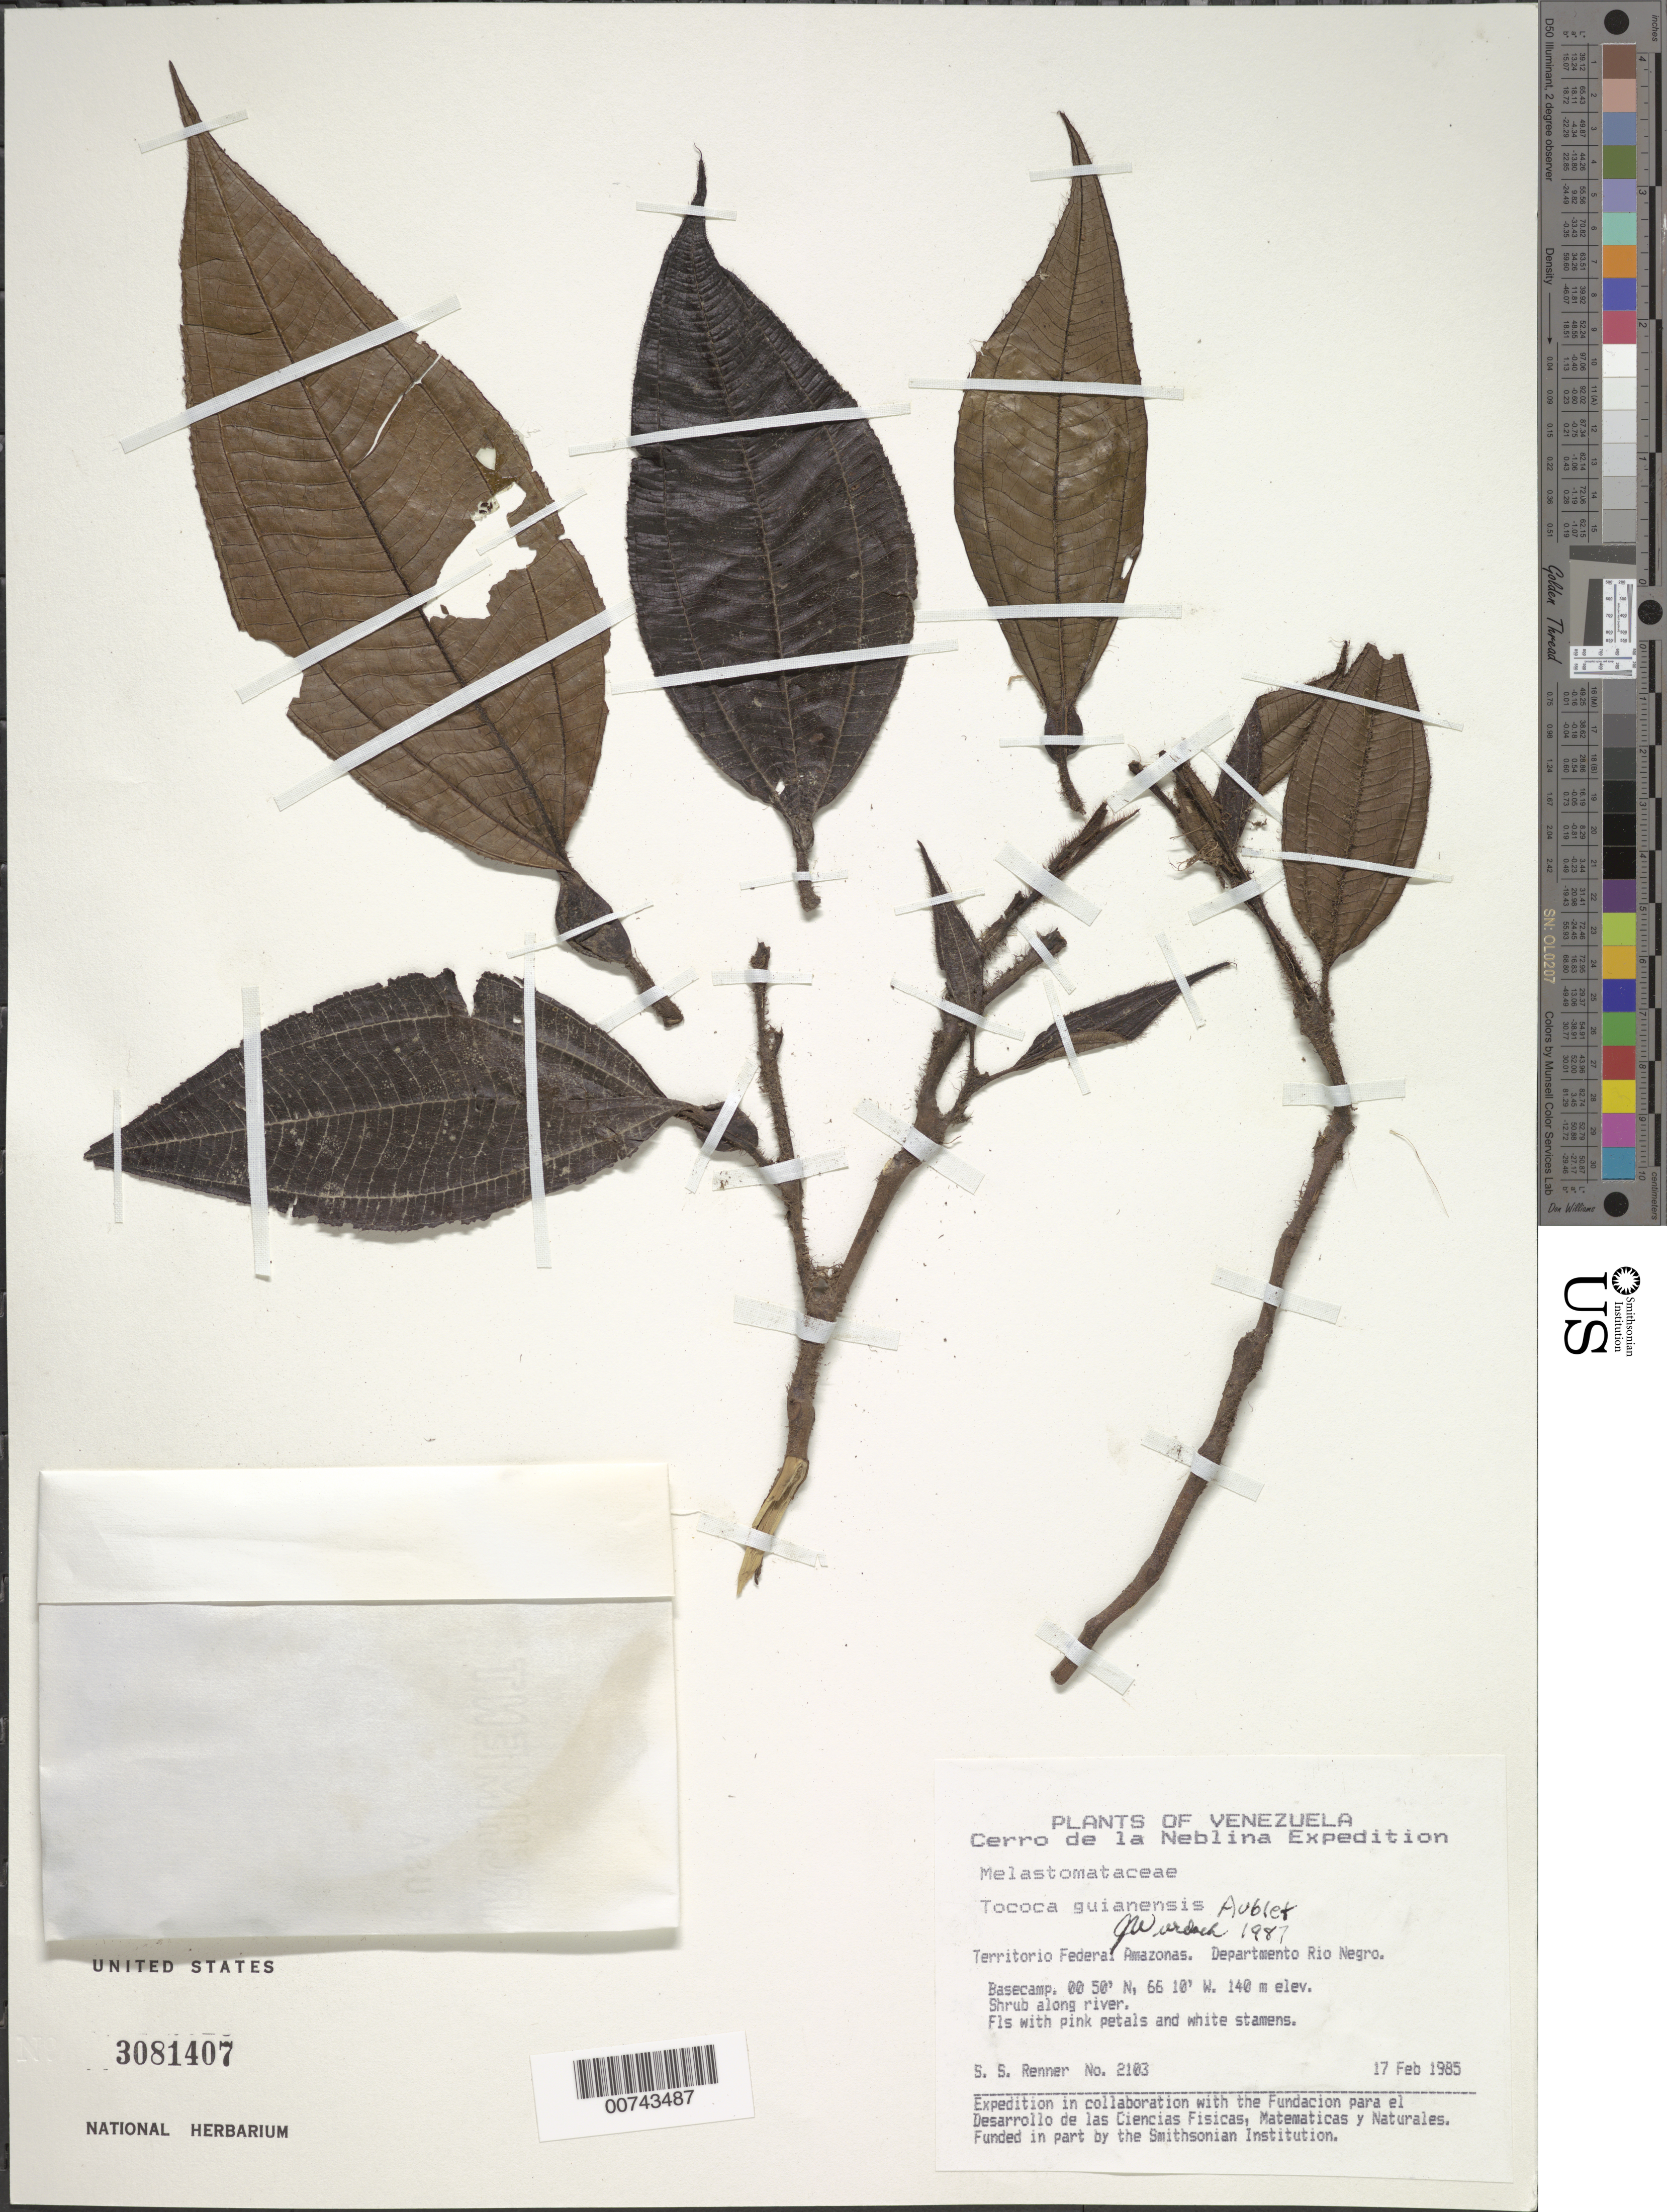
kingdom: Plantae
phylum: Tracheophyta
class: Magnoliopsida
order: Myrtales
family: Melastomataceae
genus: Tococa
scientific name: Tococa guianensis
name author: Aubl.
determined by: Wurdack, John J., (US), US (UNITED STATES)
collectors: S. S. Renner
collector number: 2103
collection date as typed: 17-Feb-85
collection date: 1985-02-17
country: Venezuela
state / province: Amazonas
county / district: Río Negro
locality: Cerro de la Neblina, Basecamp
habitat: Along river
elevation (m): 140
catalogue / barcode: US 3081407